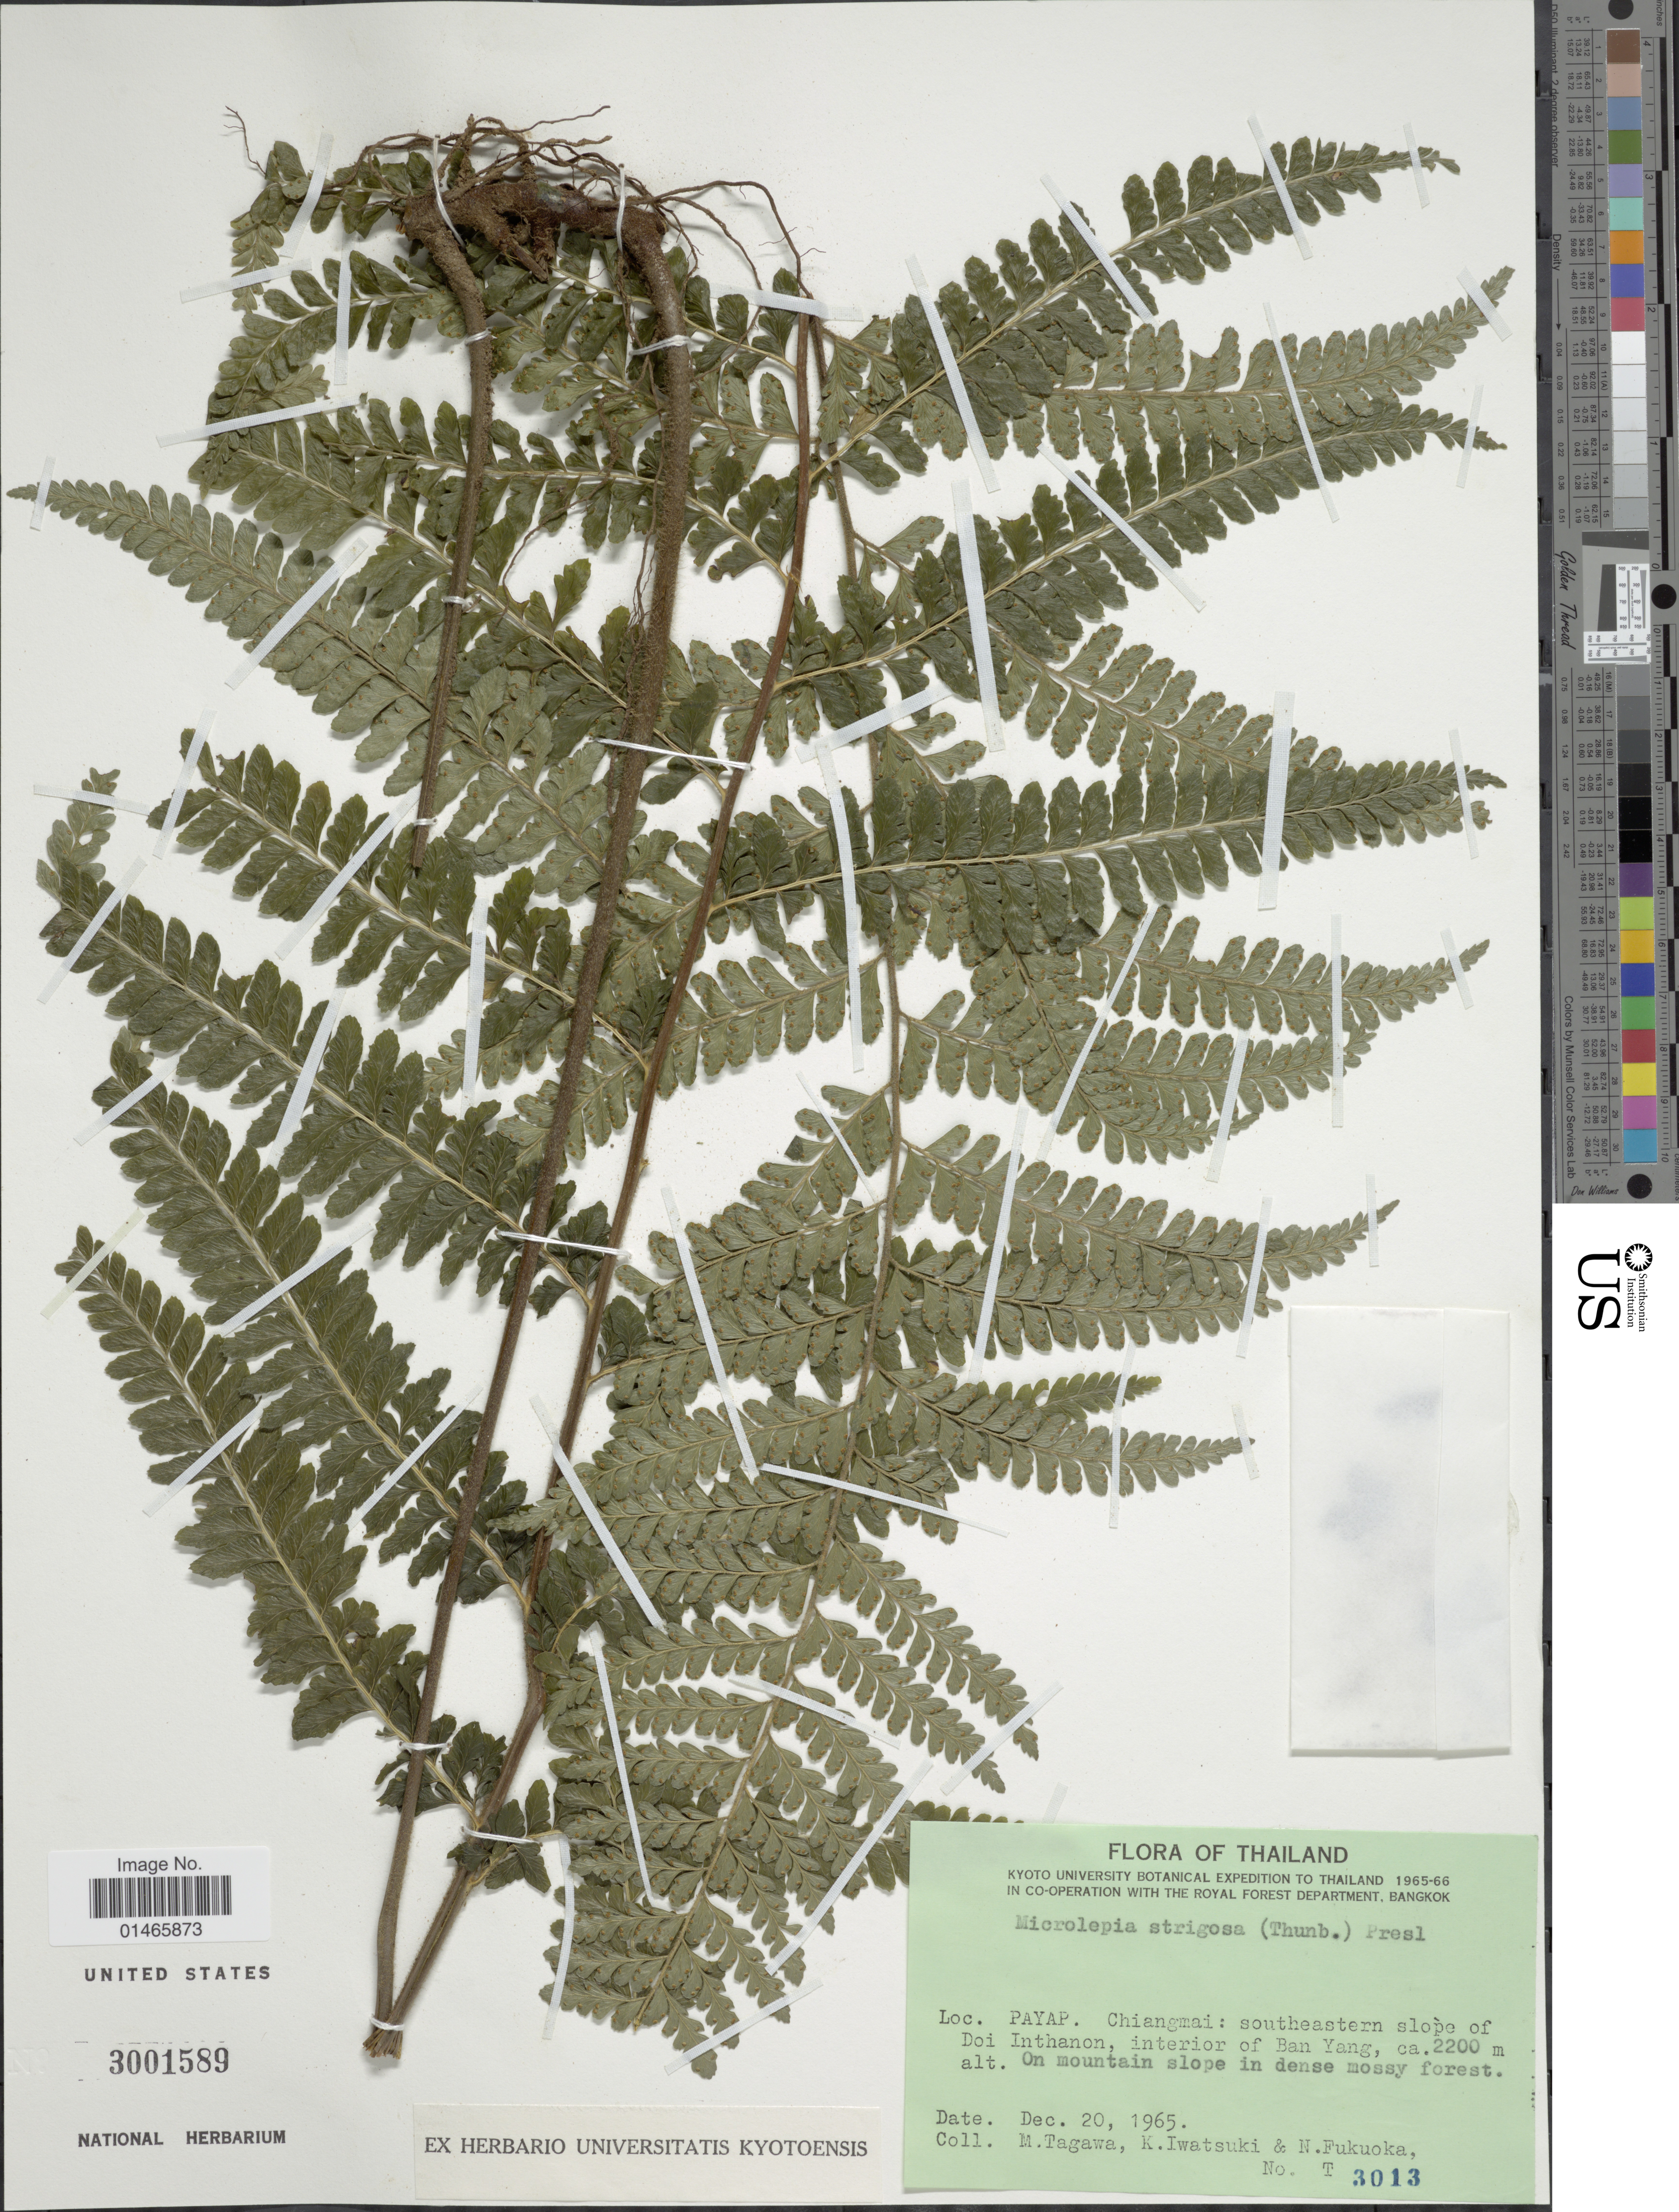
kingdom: Plantae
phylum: Tracheophyta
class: Polypodiopsida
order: Polypodiales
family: Dennstaedtiaceae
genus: Microlepia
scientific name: Microlepia strigosa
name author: (Thunb.) J. Presl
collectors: M. Tagawa, K. Iwatsuki & N. Fukuoka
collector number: T3013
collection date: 1965-12-20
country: Thailand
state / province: Chiang Mai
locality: Payap, Chiangmai: southeastern slope of Doi Inthanon, interior of Ban Yang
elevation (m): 2200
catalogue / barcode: US 3001589